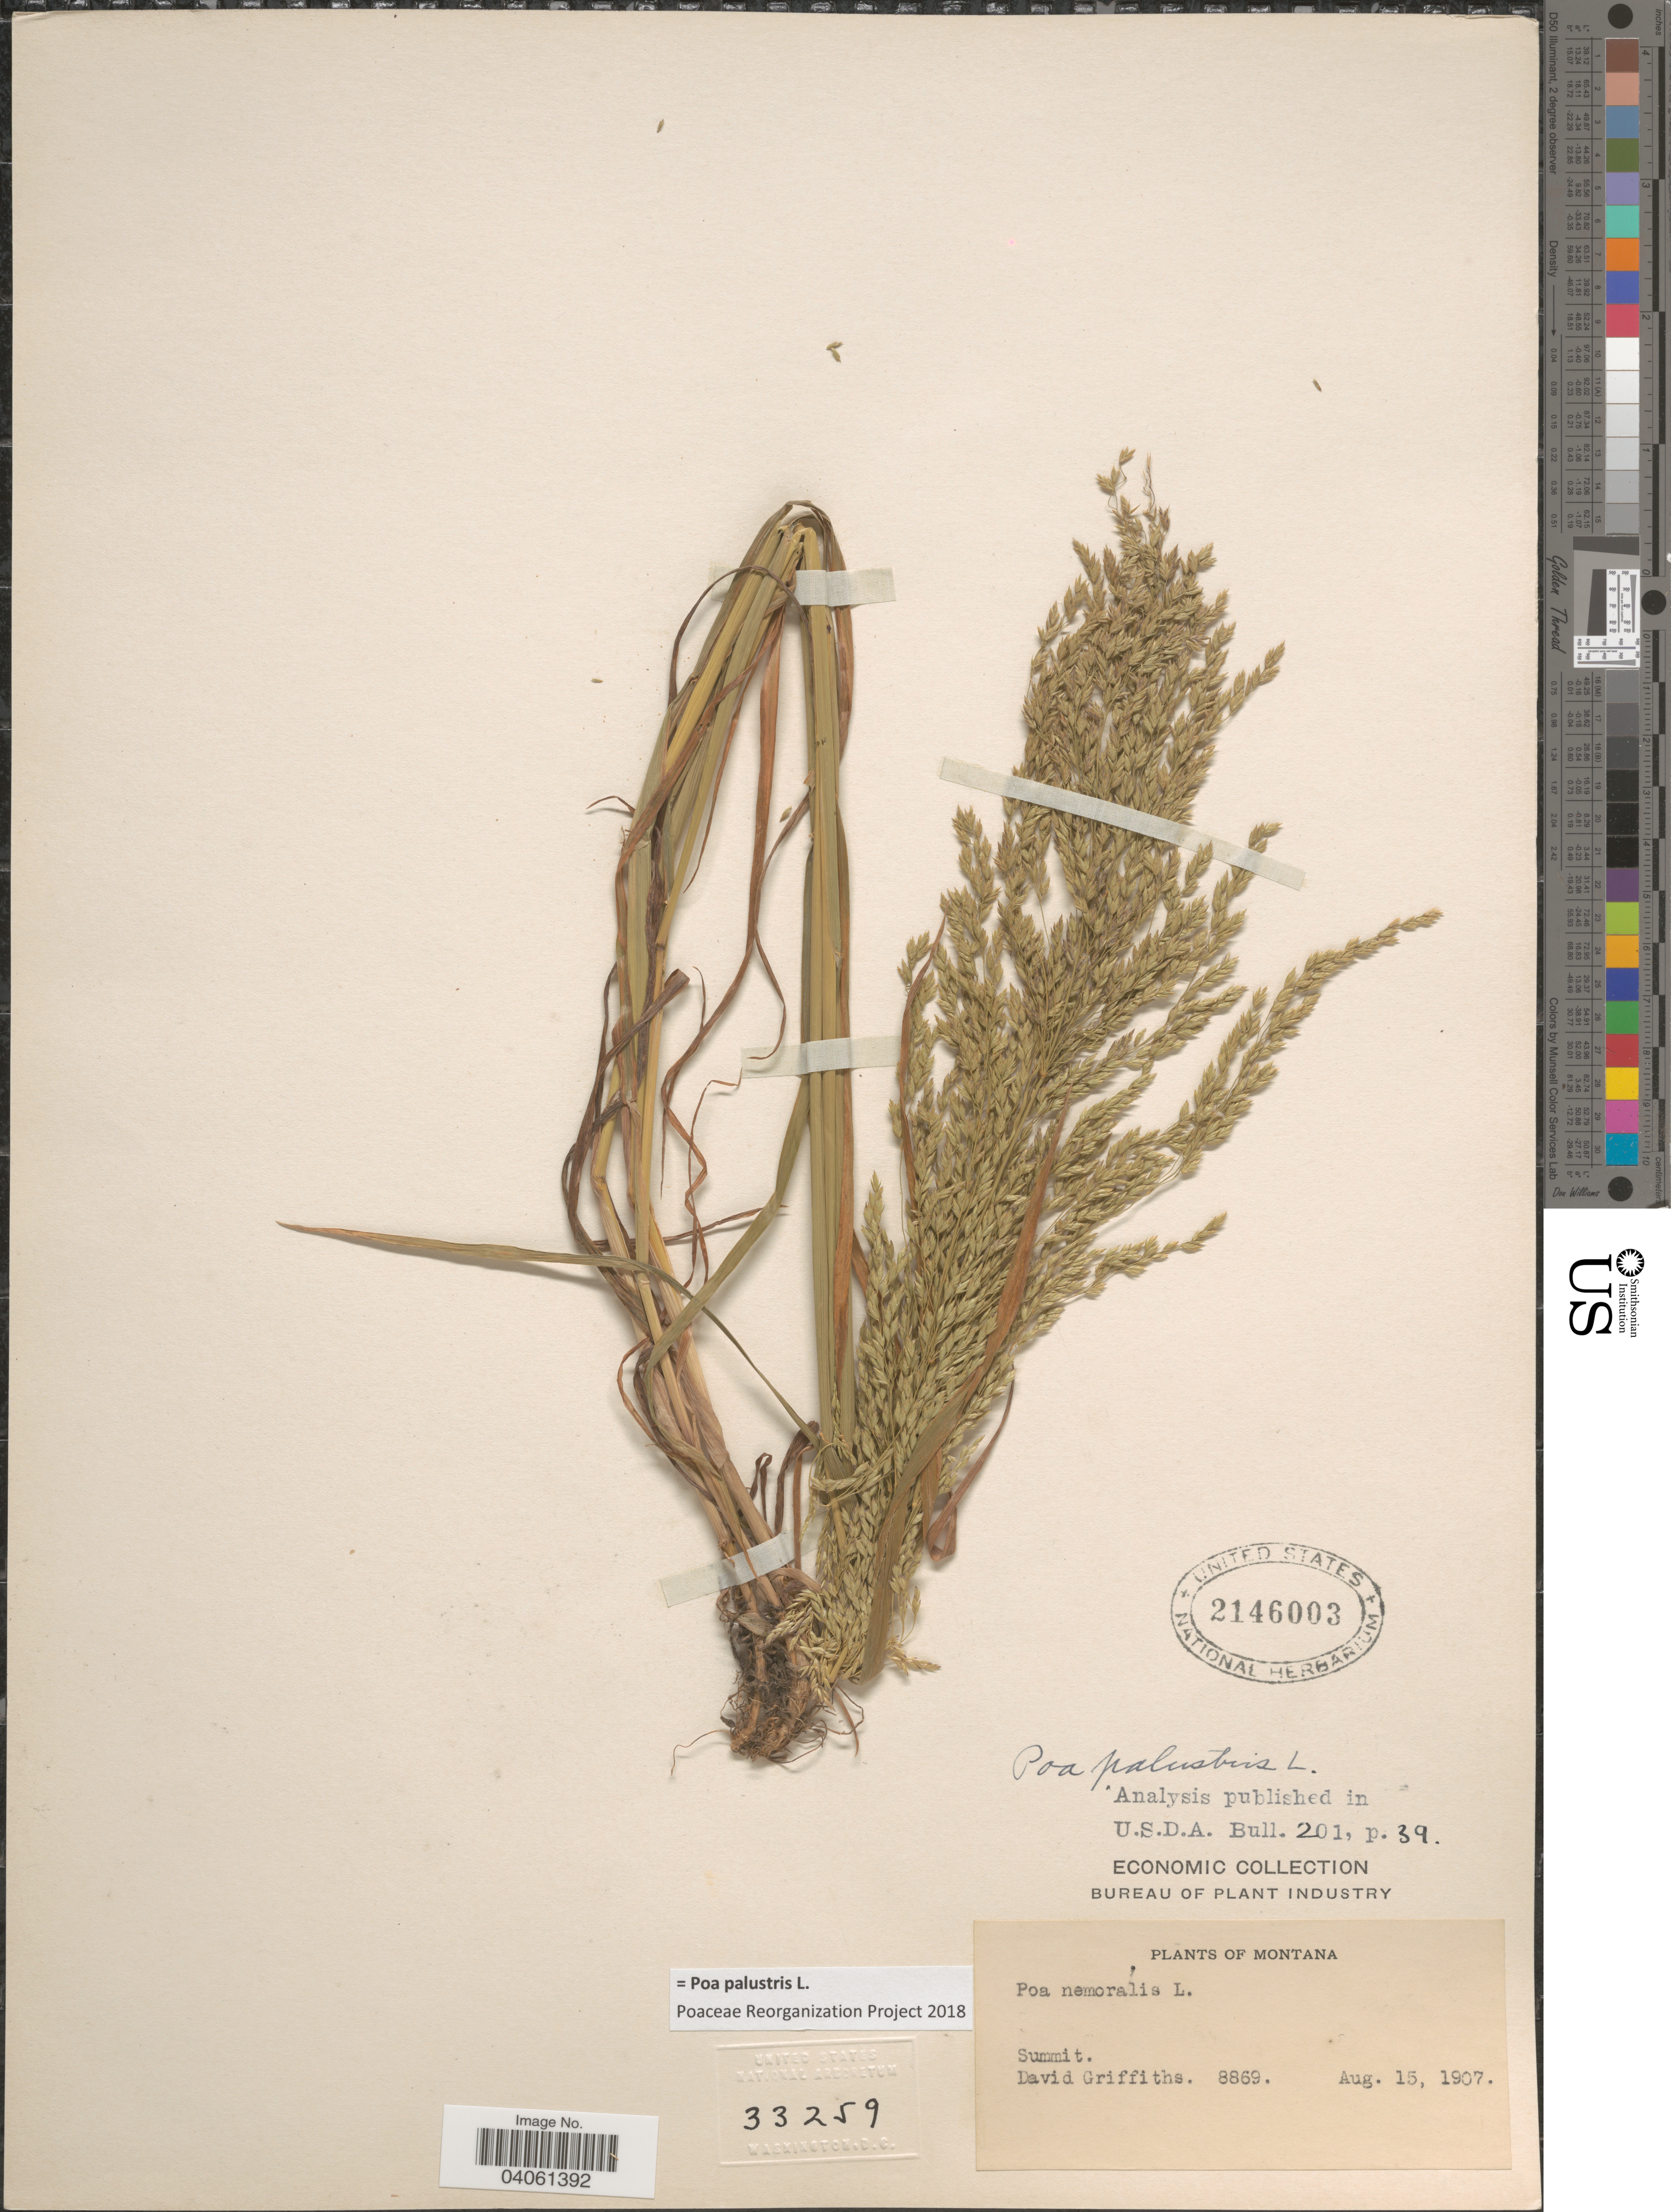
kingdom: Plantae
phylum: Tracheophyta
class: Liliopsida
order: Poales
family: Poaceae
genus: Poa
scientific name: Poa palustris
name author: L.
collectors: D. Griffiths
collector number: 8869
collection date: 1907-08-15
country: United States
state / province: Montana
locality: Summit.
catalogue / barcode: US 2146003